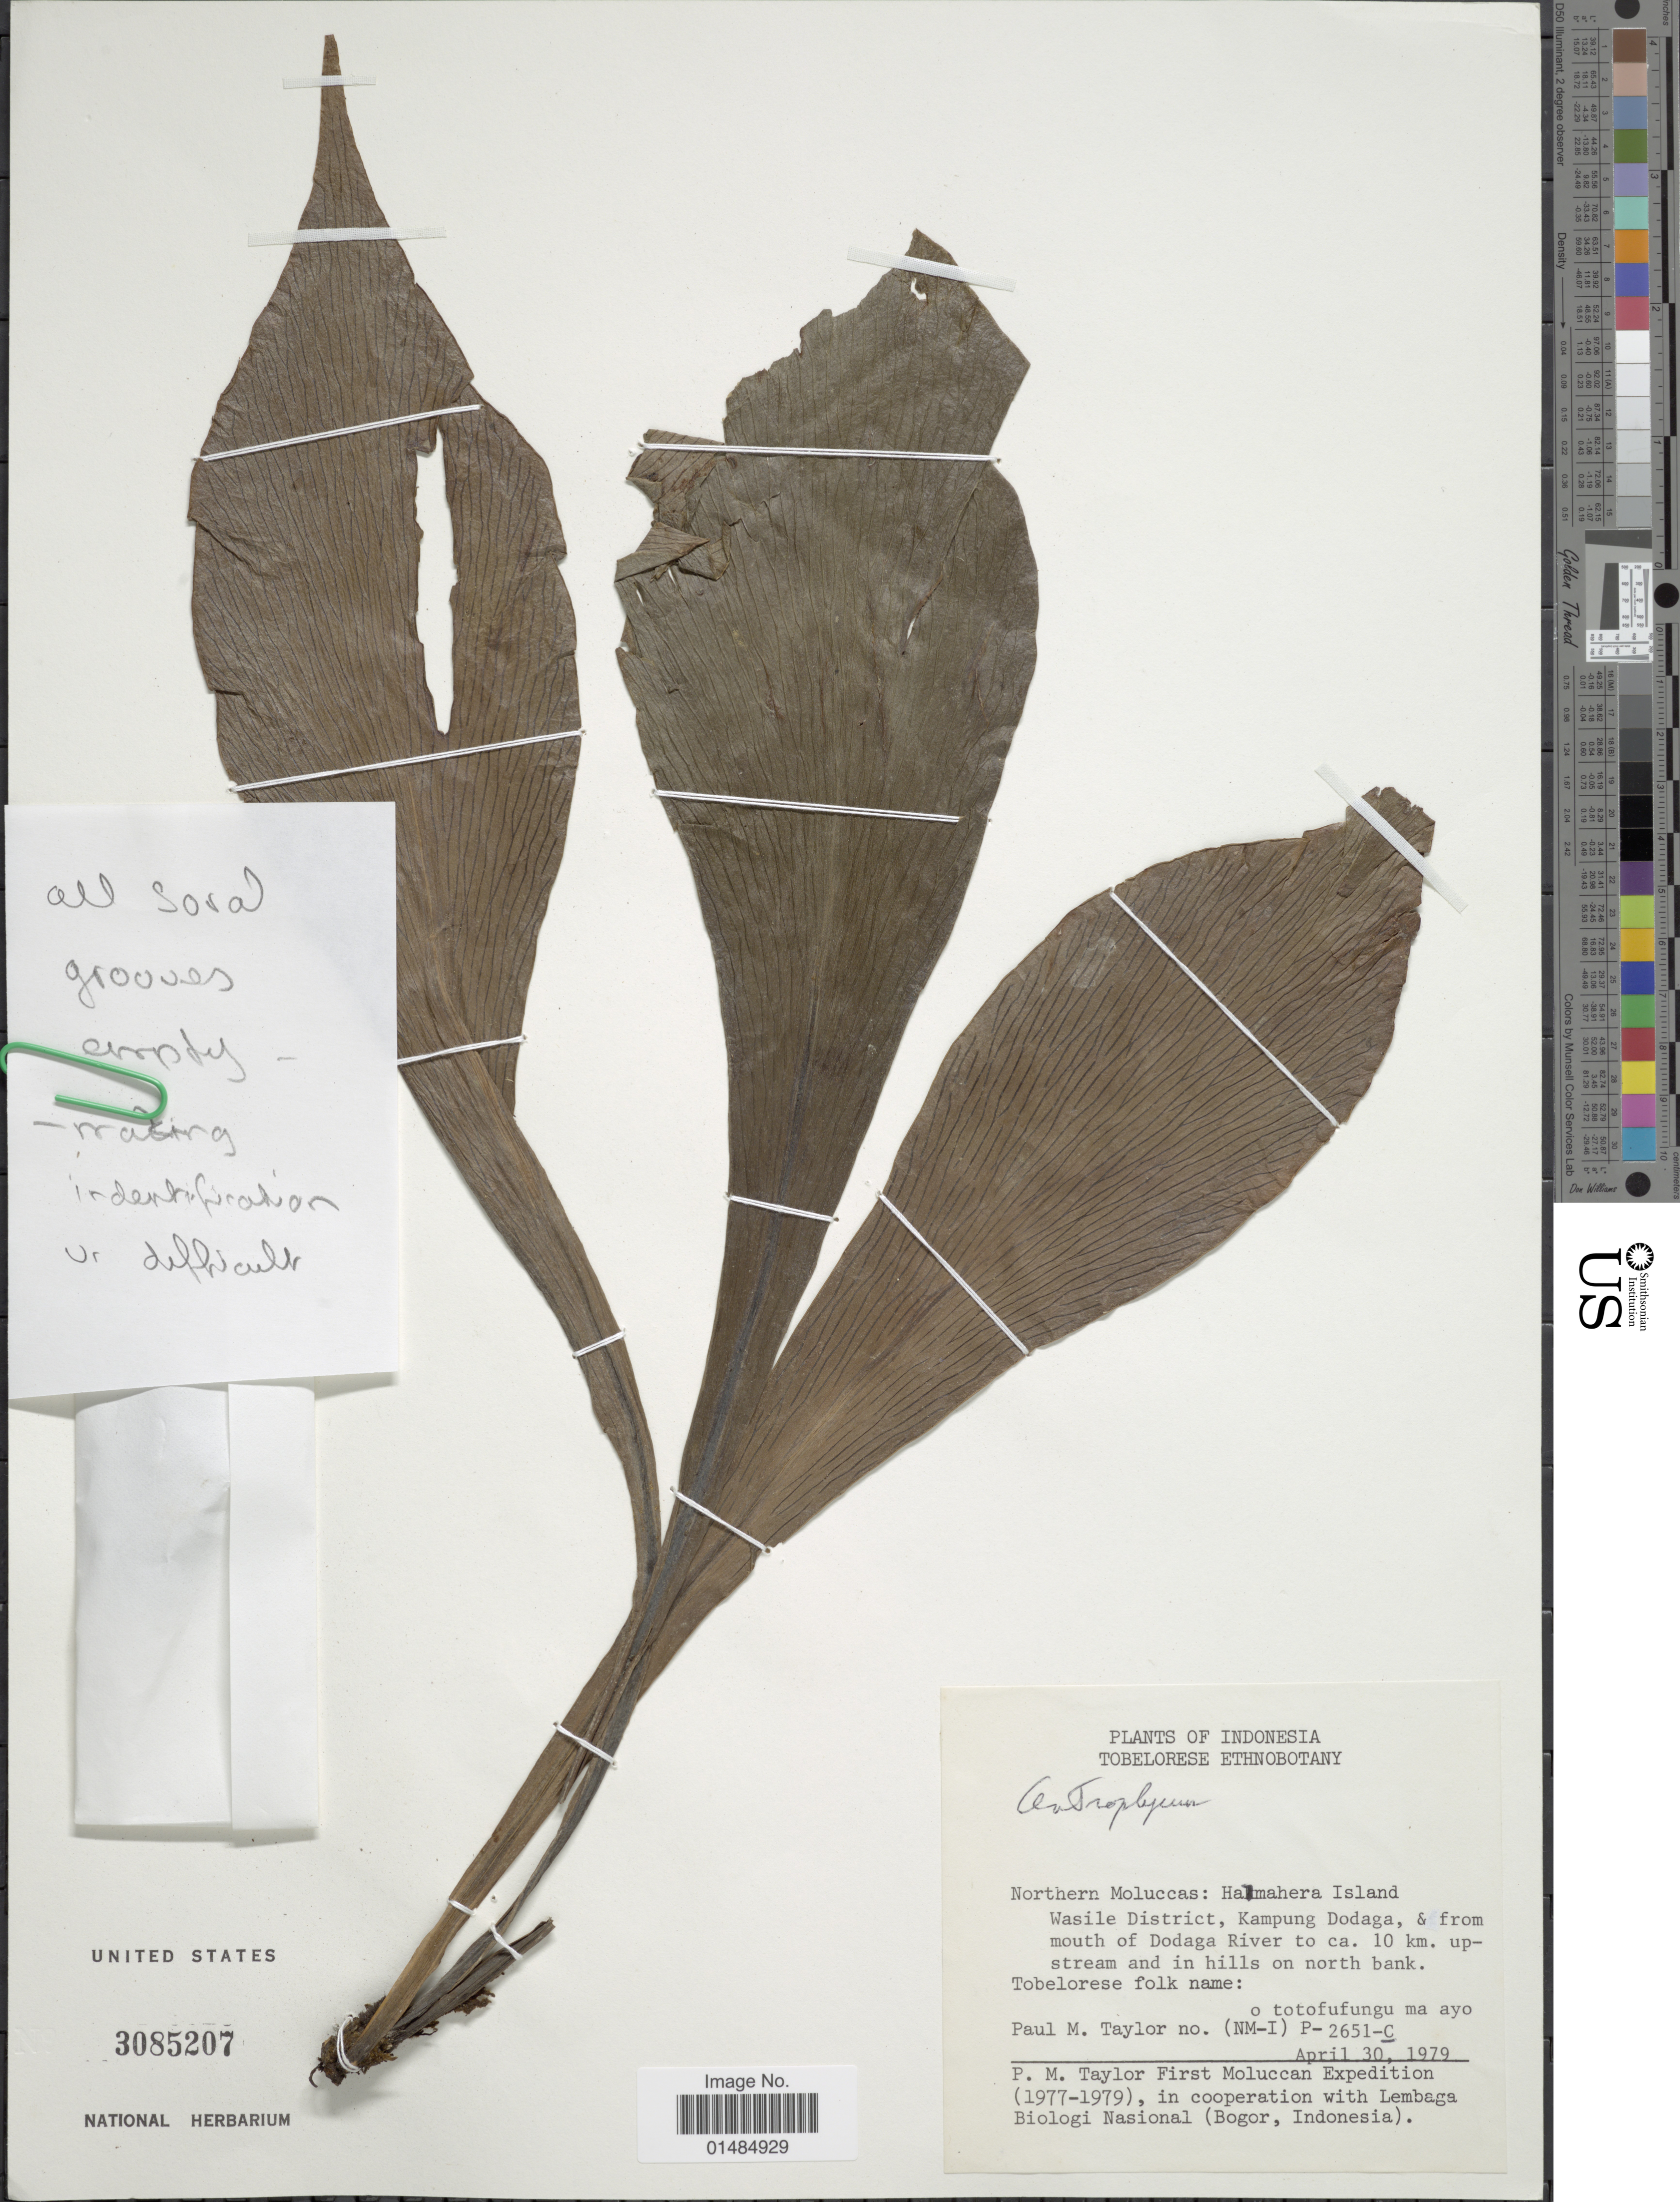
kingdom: Plantae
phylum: Tracheophyta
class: Polypodiopsida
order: Polypodiales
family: Pteridaceae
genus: Antrophyum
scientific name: Antrophyum sp.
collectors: P. M. Taylor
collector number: (NM-I) P-2651-C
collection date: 1979-04-30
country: Indonesia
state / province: Maluku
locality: Northern Moluccas: Halmahera Island, Wasile District; Kampung Dodaga, & from mouth of Dodaga River to ca. 10km. upstream and in hills on north bank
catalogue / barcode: US 3085207